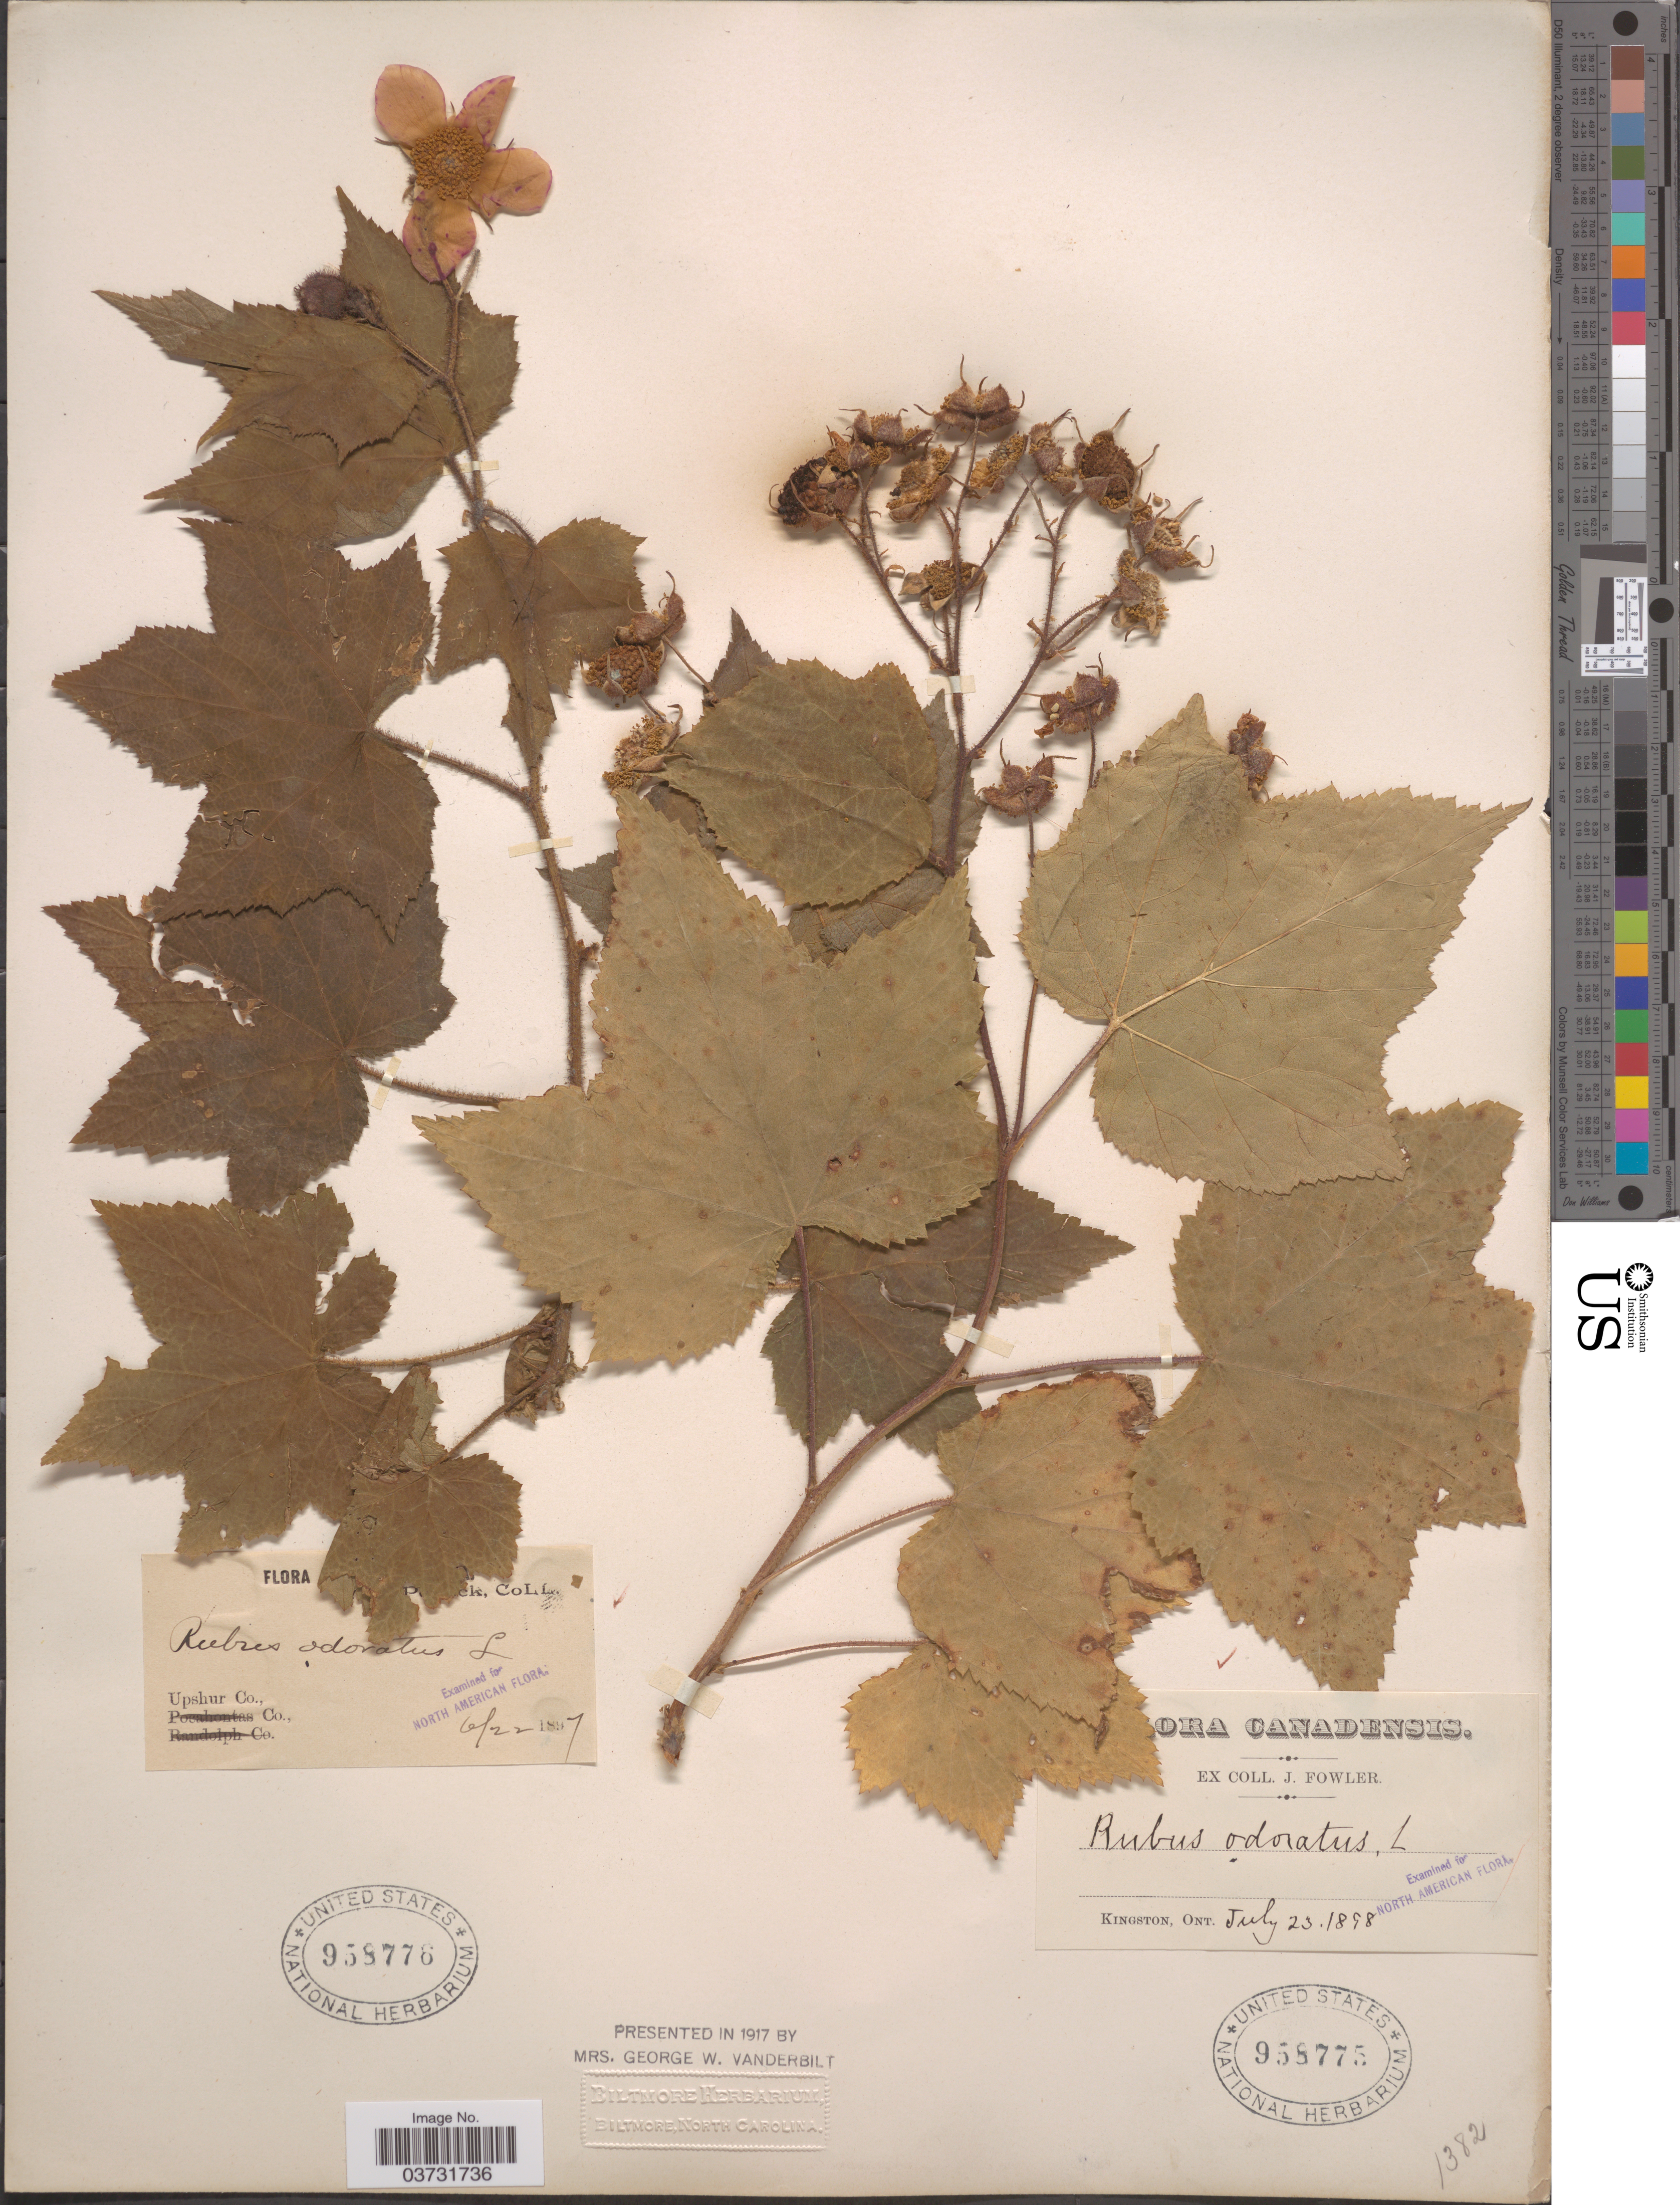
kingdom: Plantae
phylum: Tracheophyta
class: Magnoliopsida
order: Rosales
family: Rosaceae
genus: Rubus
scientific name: Rubus odoratus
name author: L.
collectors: W. M. Pollock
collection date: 1897-06-22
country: United States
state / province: West Virginia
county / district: Upshur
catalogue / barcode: US 958776-2